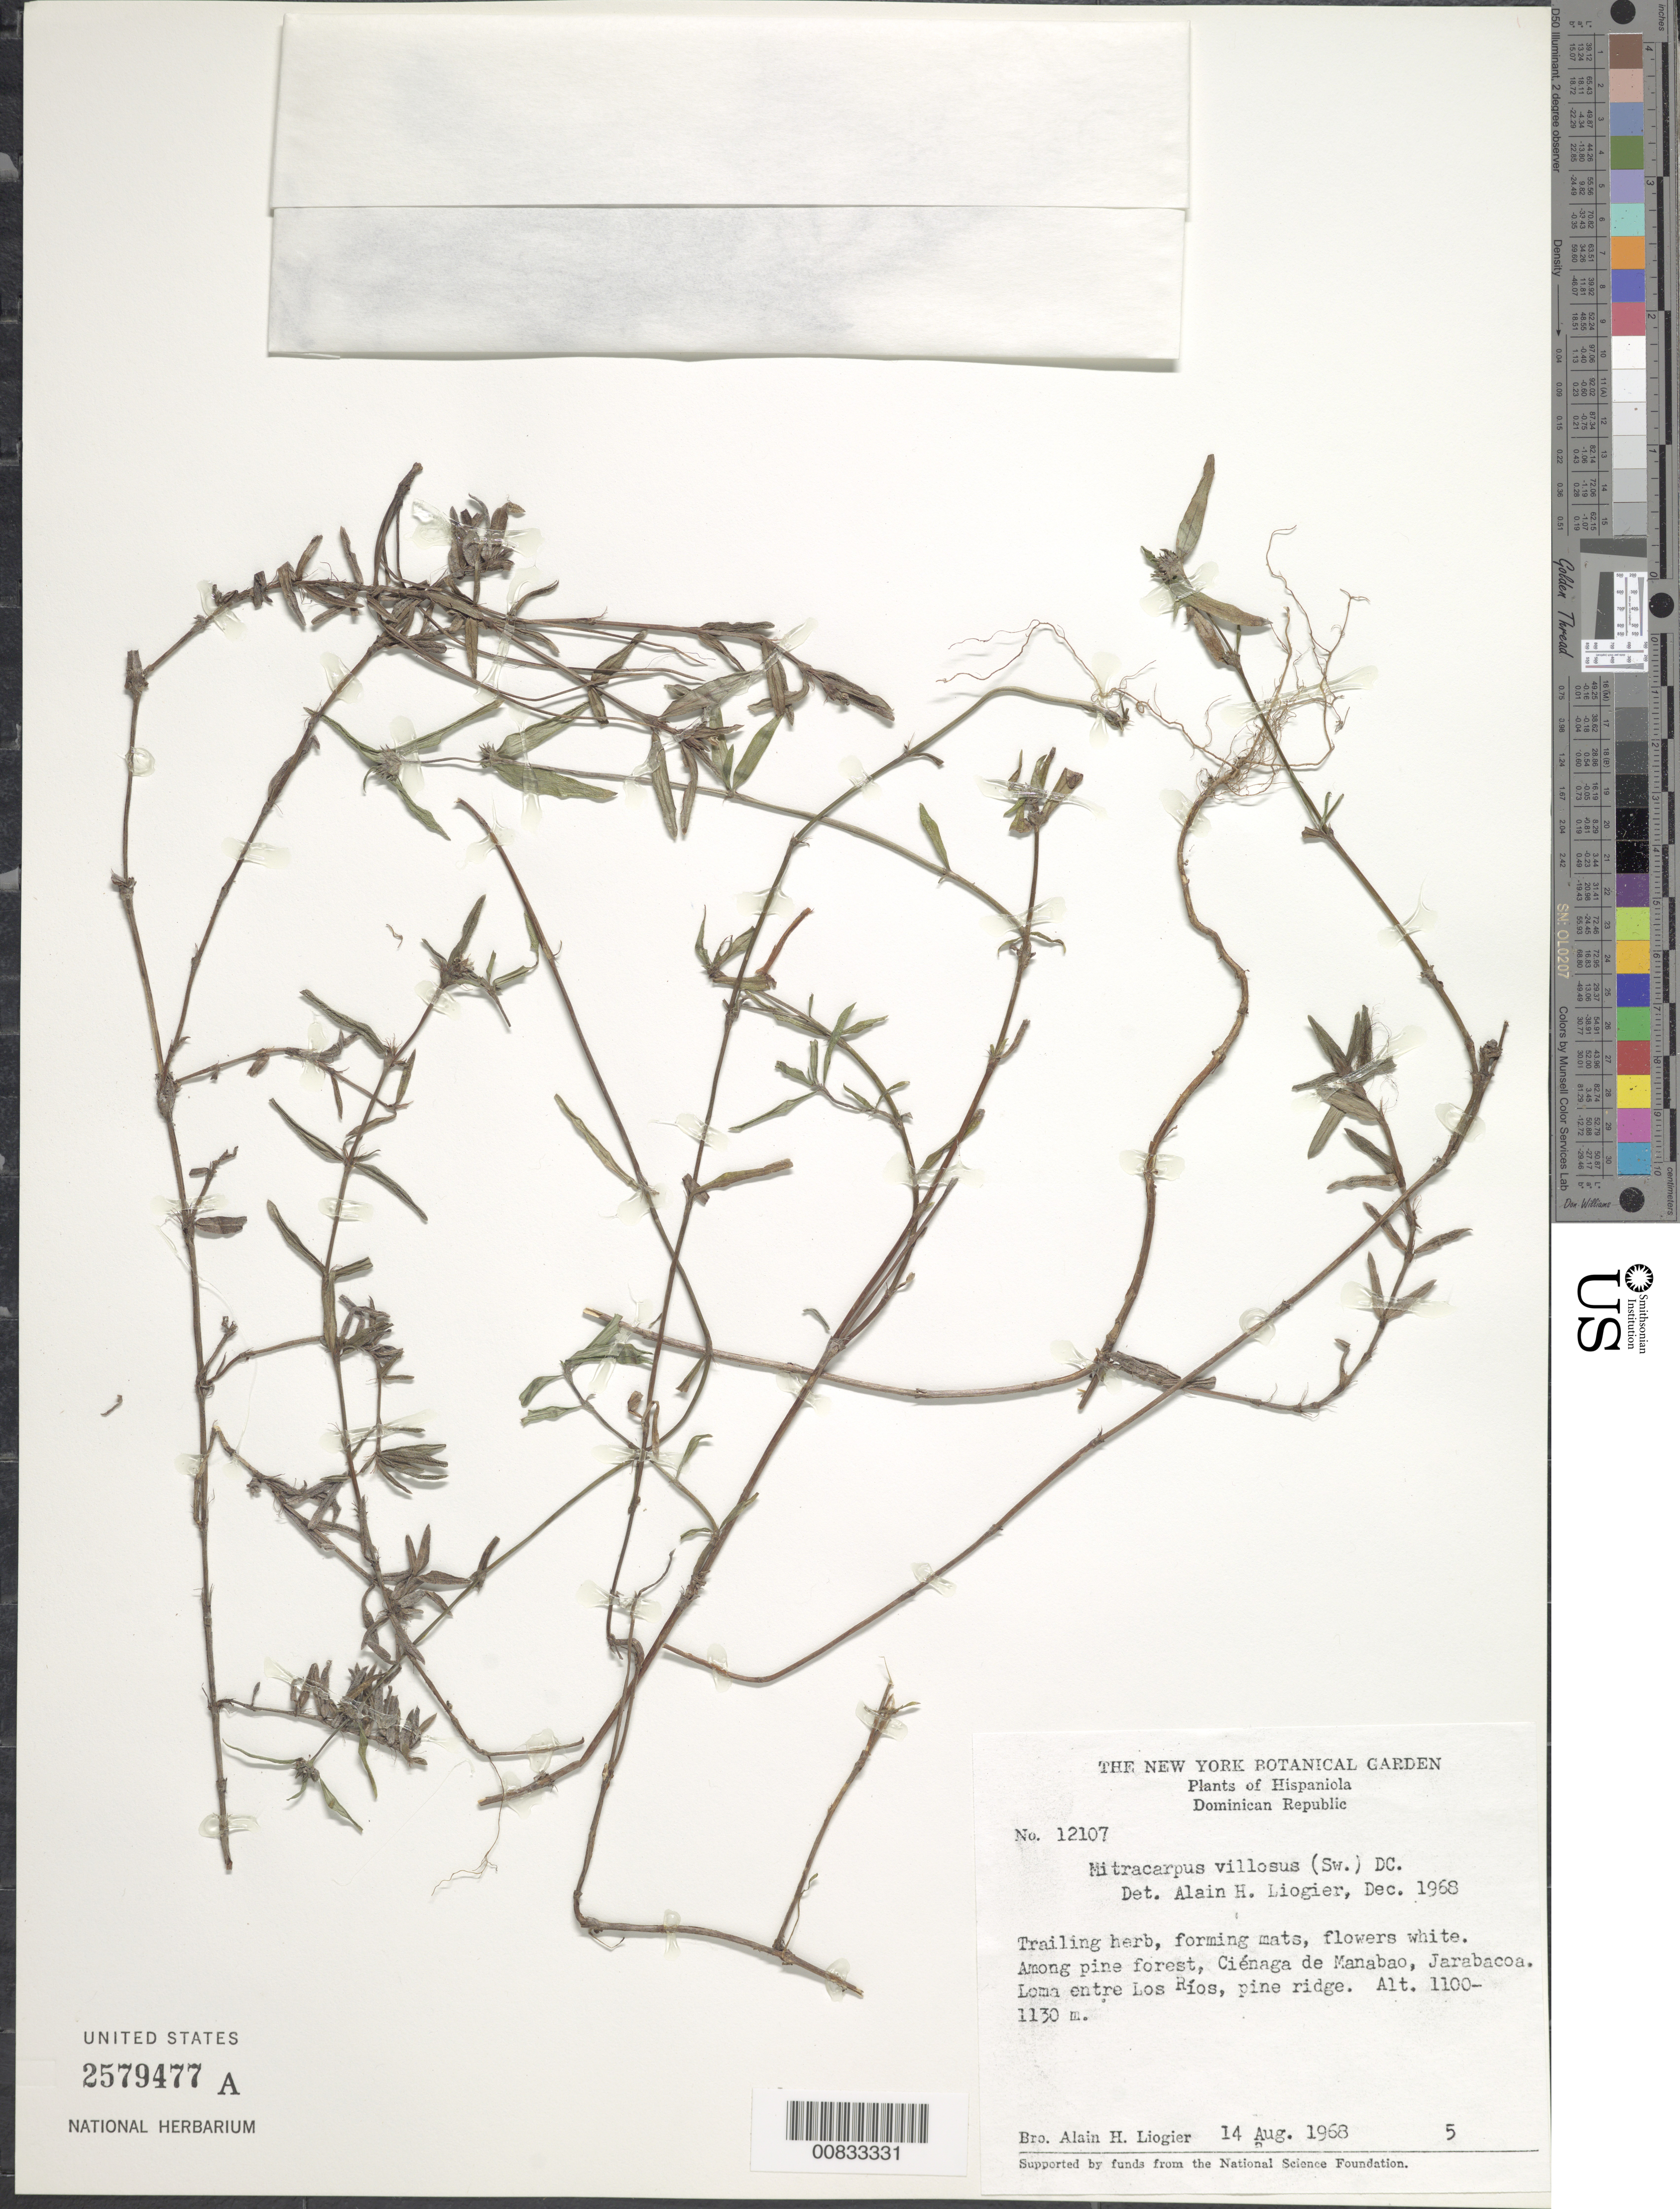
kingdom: Plantae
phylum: Tracheophyta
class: Magnoliopsida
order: Gentianales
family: Rubiaceae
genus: Mitracarpus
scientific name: Mitracarpus hirtus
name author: (L.) DC.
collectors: A. H. Liogier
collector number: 12107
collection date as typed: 14 Aug 1968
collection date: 1968-08-14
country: Dominican Republic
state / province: La Vega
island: Hispaniola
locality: Ciénaga de Manabao, Jarabacoa, Loma entre Los Ríos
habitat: Among pine forest on ridge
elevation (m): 1100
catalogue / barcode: US 2579477